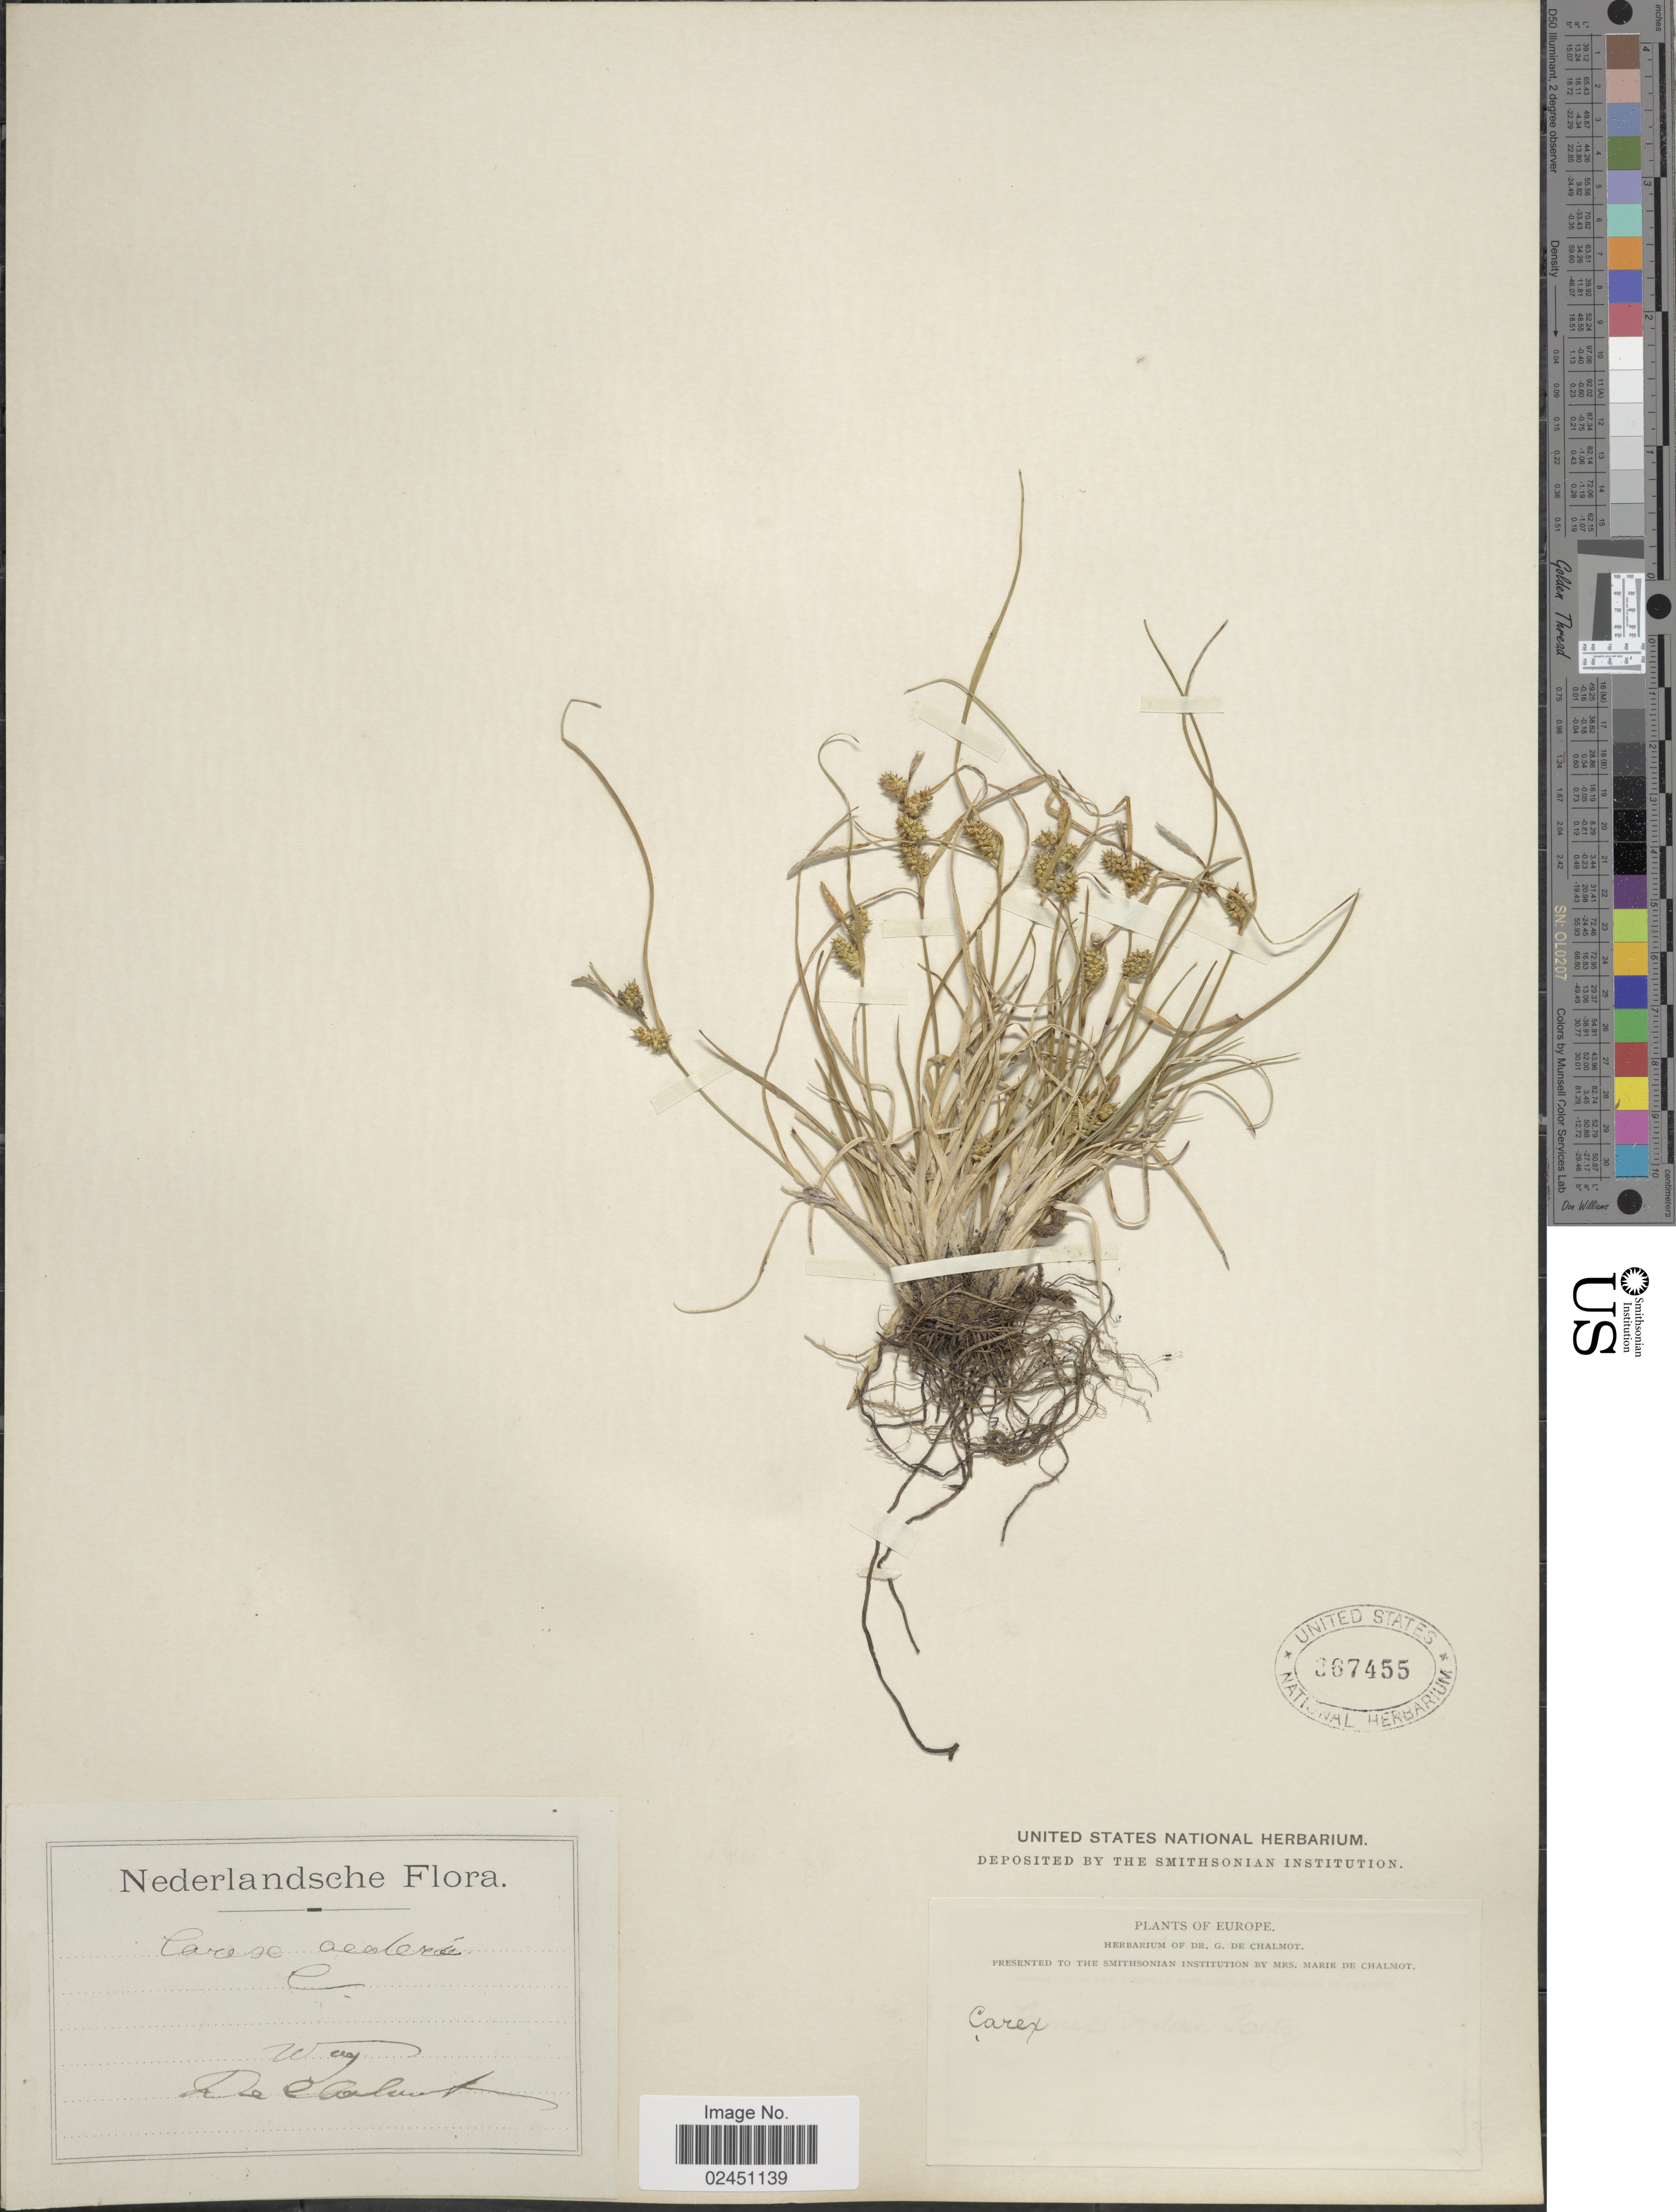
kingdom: Plantae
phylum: Tracheophyta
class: Liliopsida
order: Poales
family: Cyperaceae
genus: Carex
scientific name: Carex oederi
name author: Retz.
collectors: G. de Chalmot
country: Netherlands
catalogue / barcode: US 367455